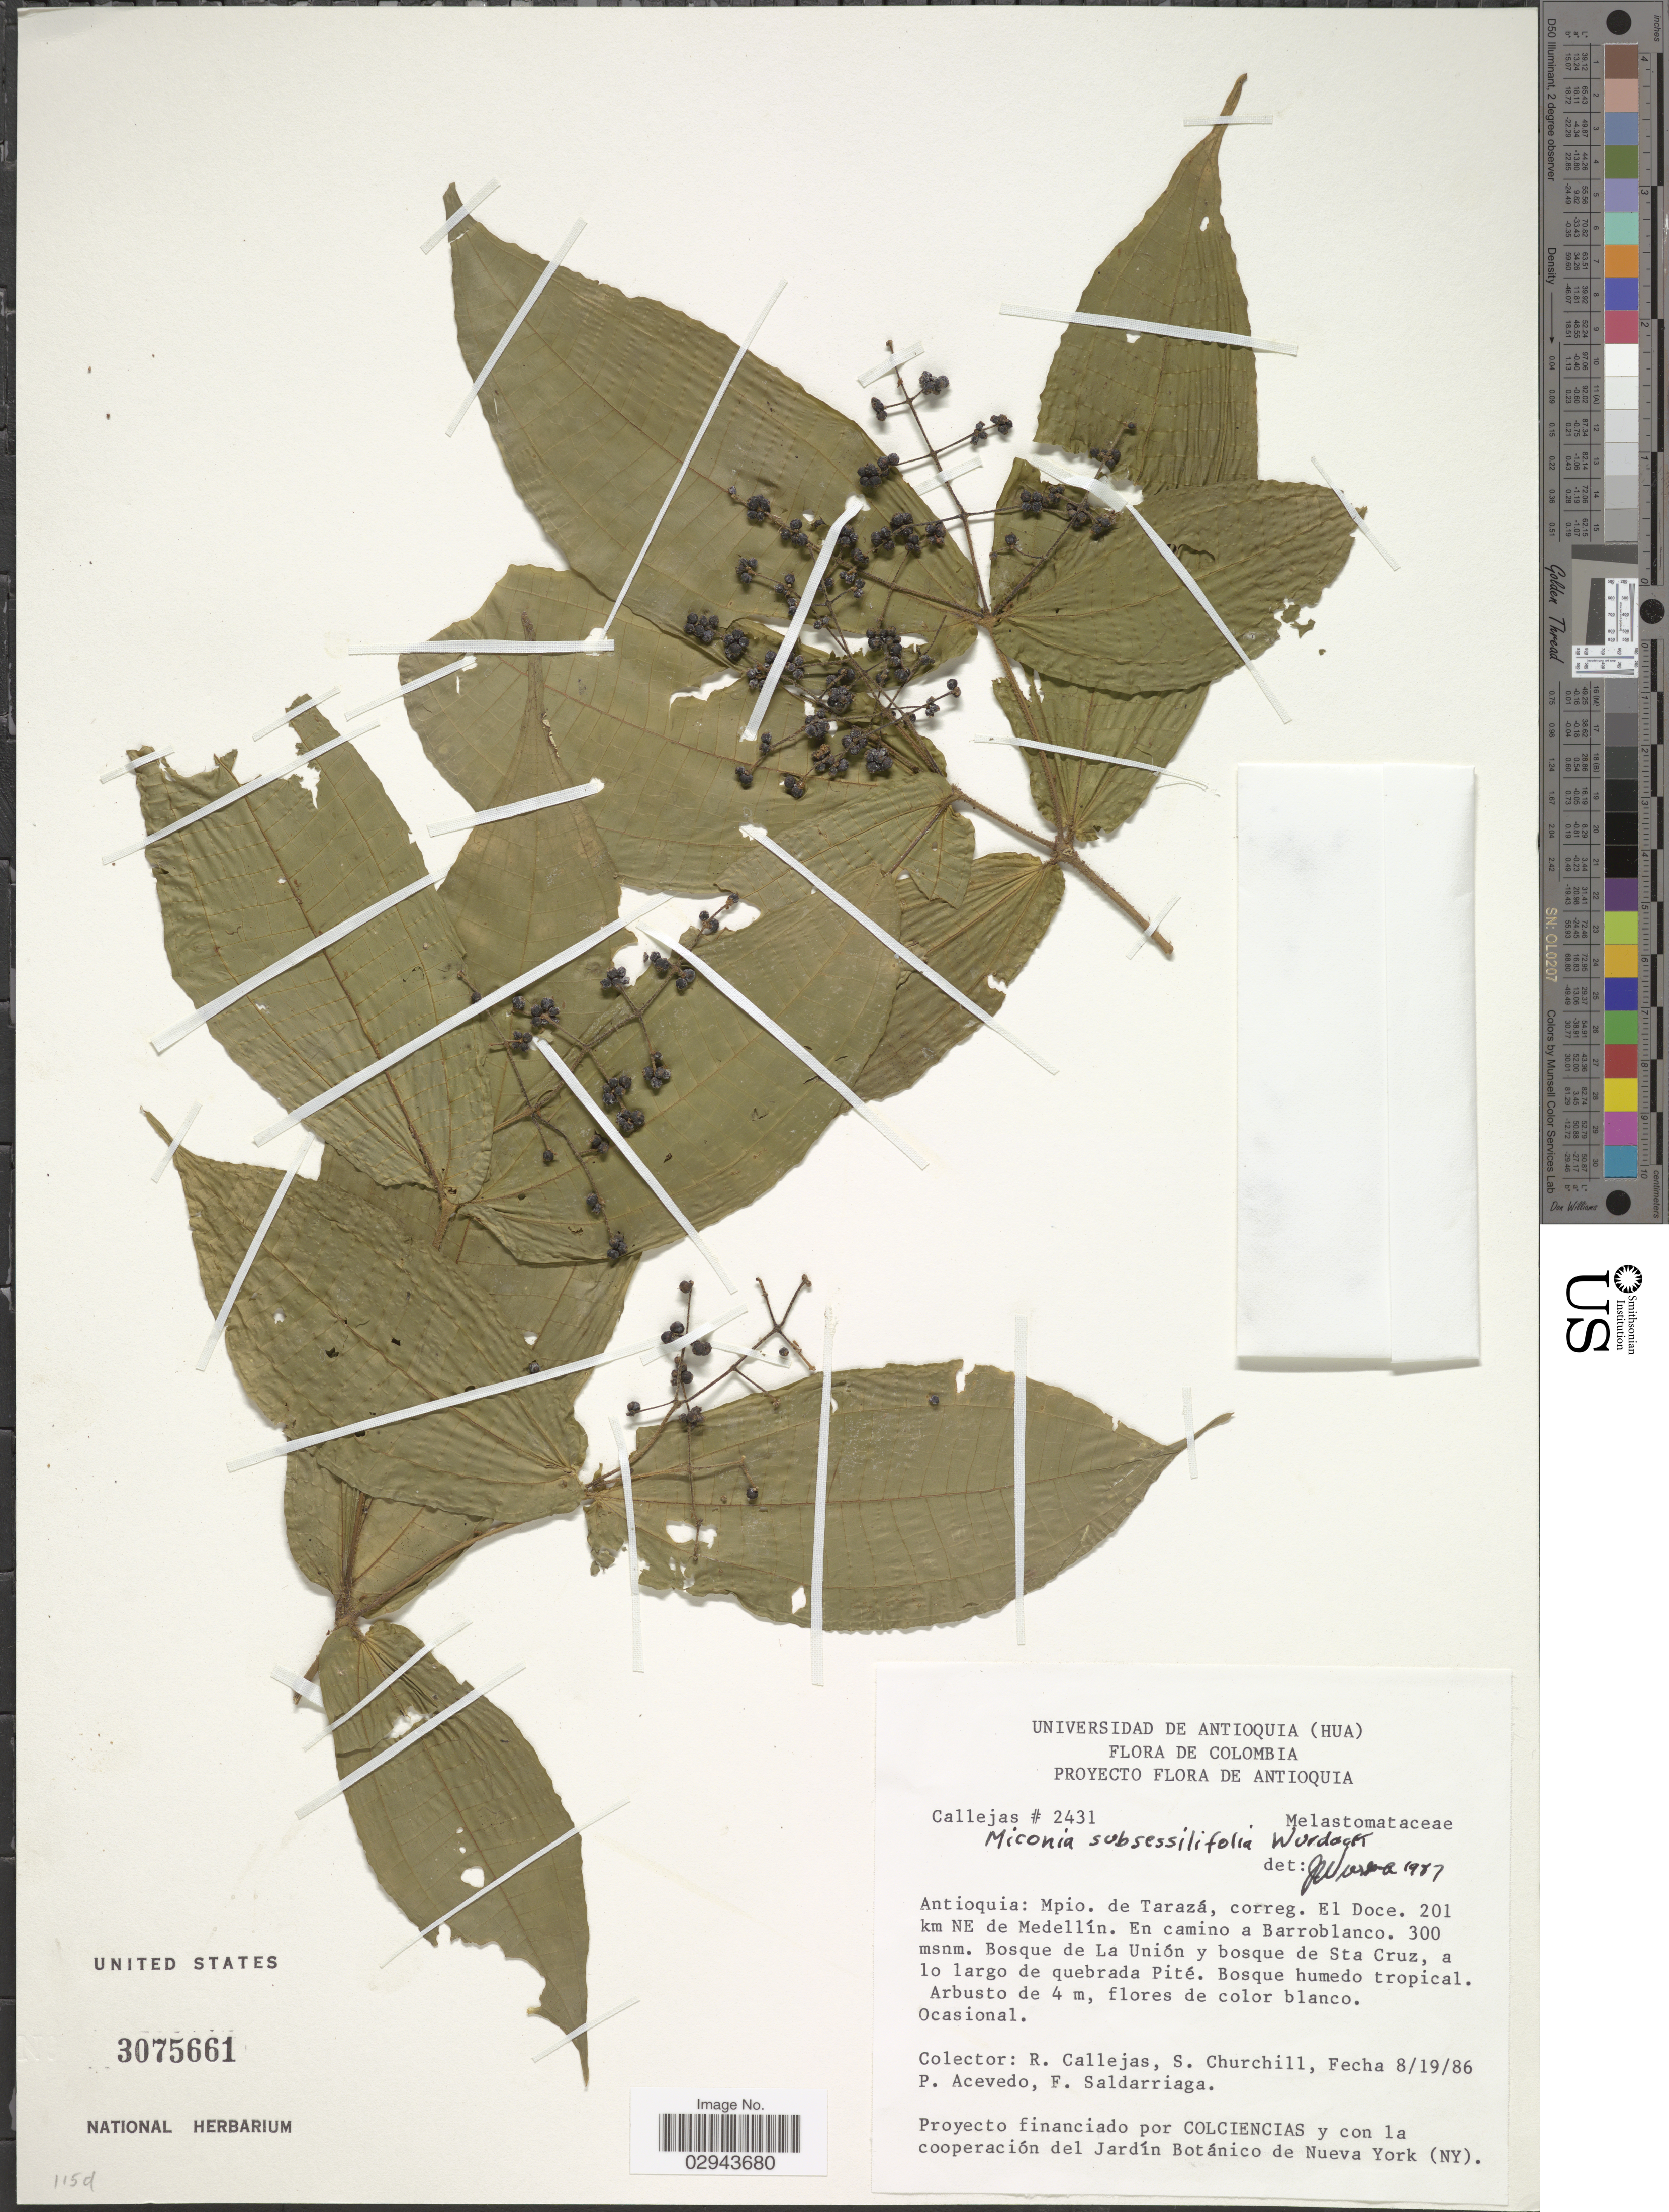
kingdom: Plantae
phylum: Tracheophyta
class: Magnoliopsida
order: Myrtales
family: Melastomataceae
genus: Miconia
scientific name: Miconia subsessilifolia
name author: Wurdack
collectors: R. Callejas, S. Churchill, P. Acevedo-Rodr. & F. Saldarriaga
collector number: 2431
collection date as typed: Transcribed d/m/y: 19/8/86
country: Colombia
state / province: Antioquia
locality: Mpio. de Tarazá, correg. El Doce. 201 km NE de Medellín. En camino a Barroblanco. Bosque de La Unión y bosque de Sta Cruz, a lo largo de quebrada Pité.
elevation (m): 300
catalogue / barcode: US 3075661